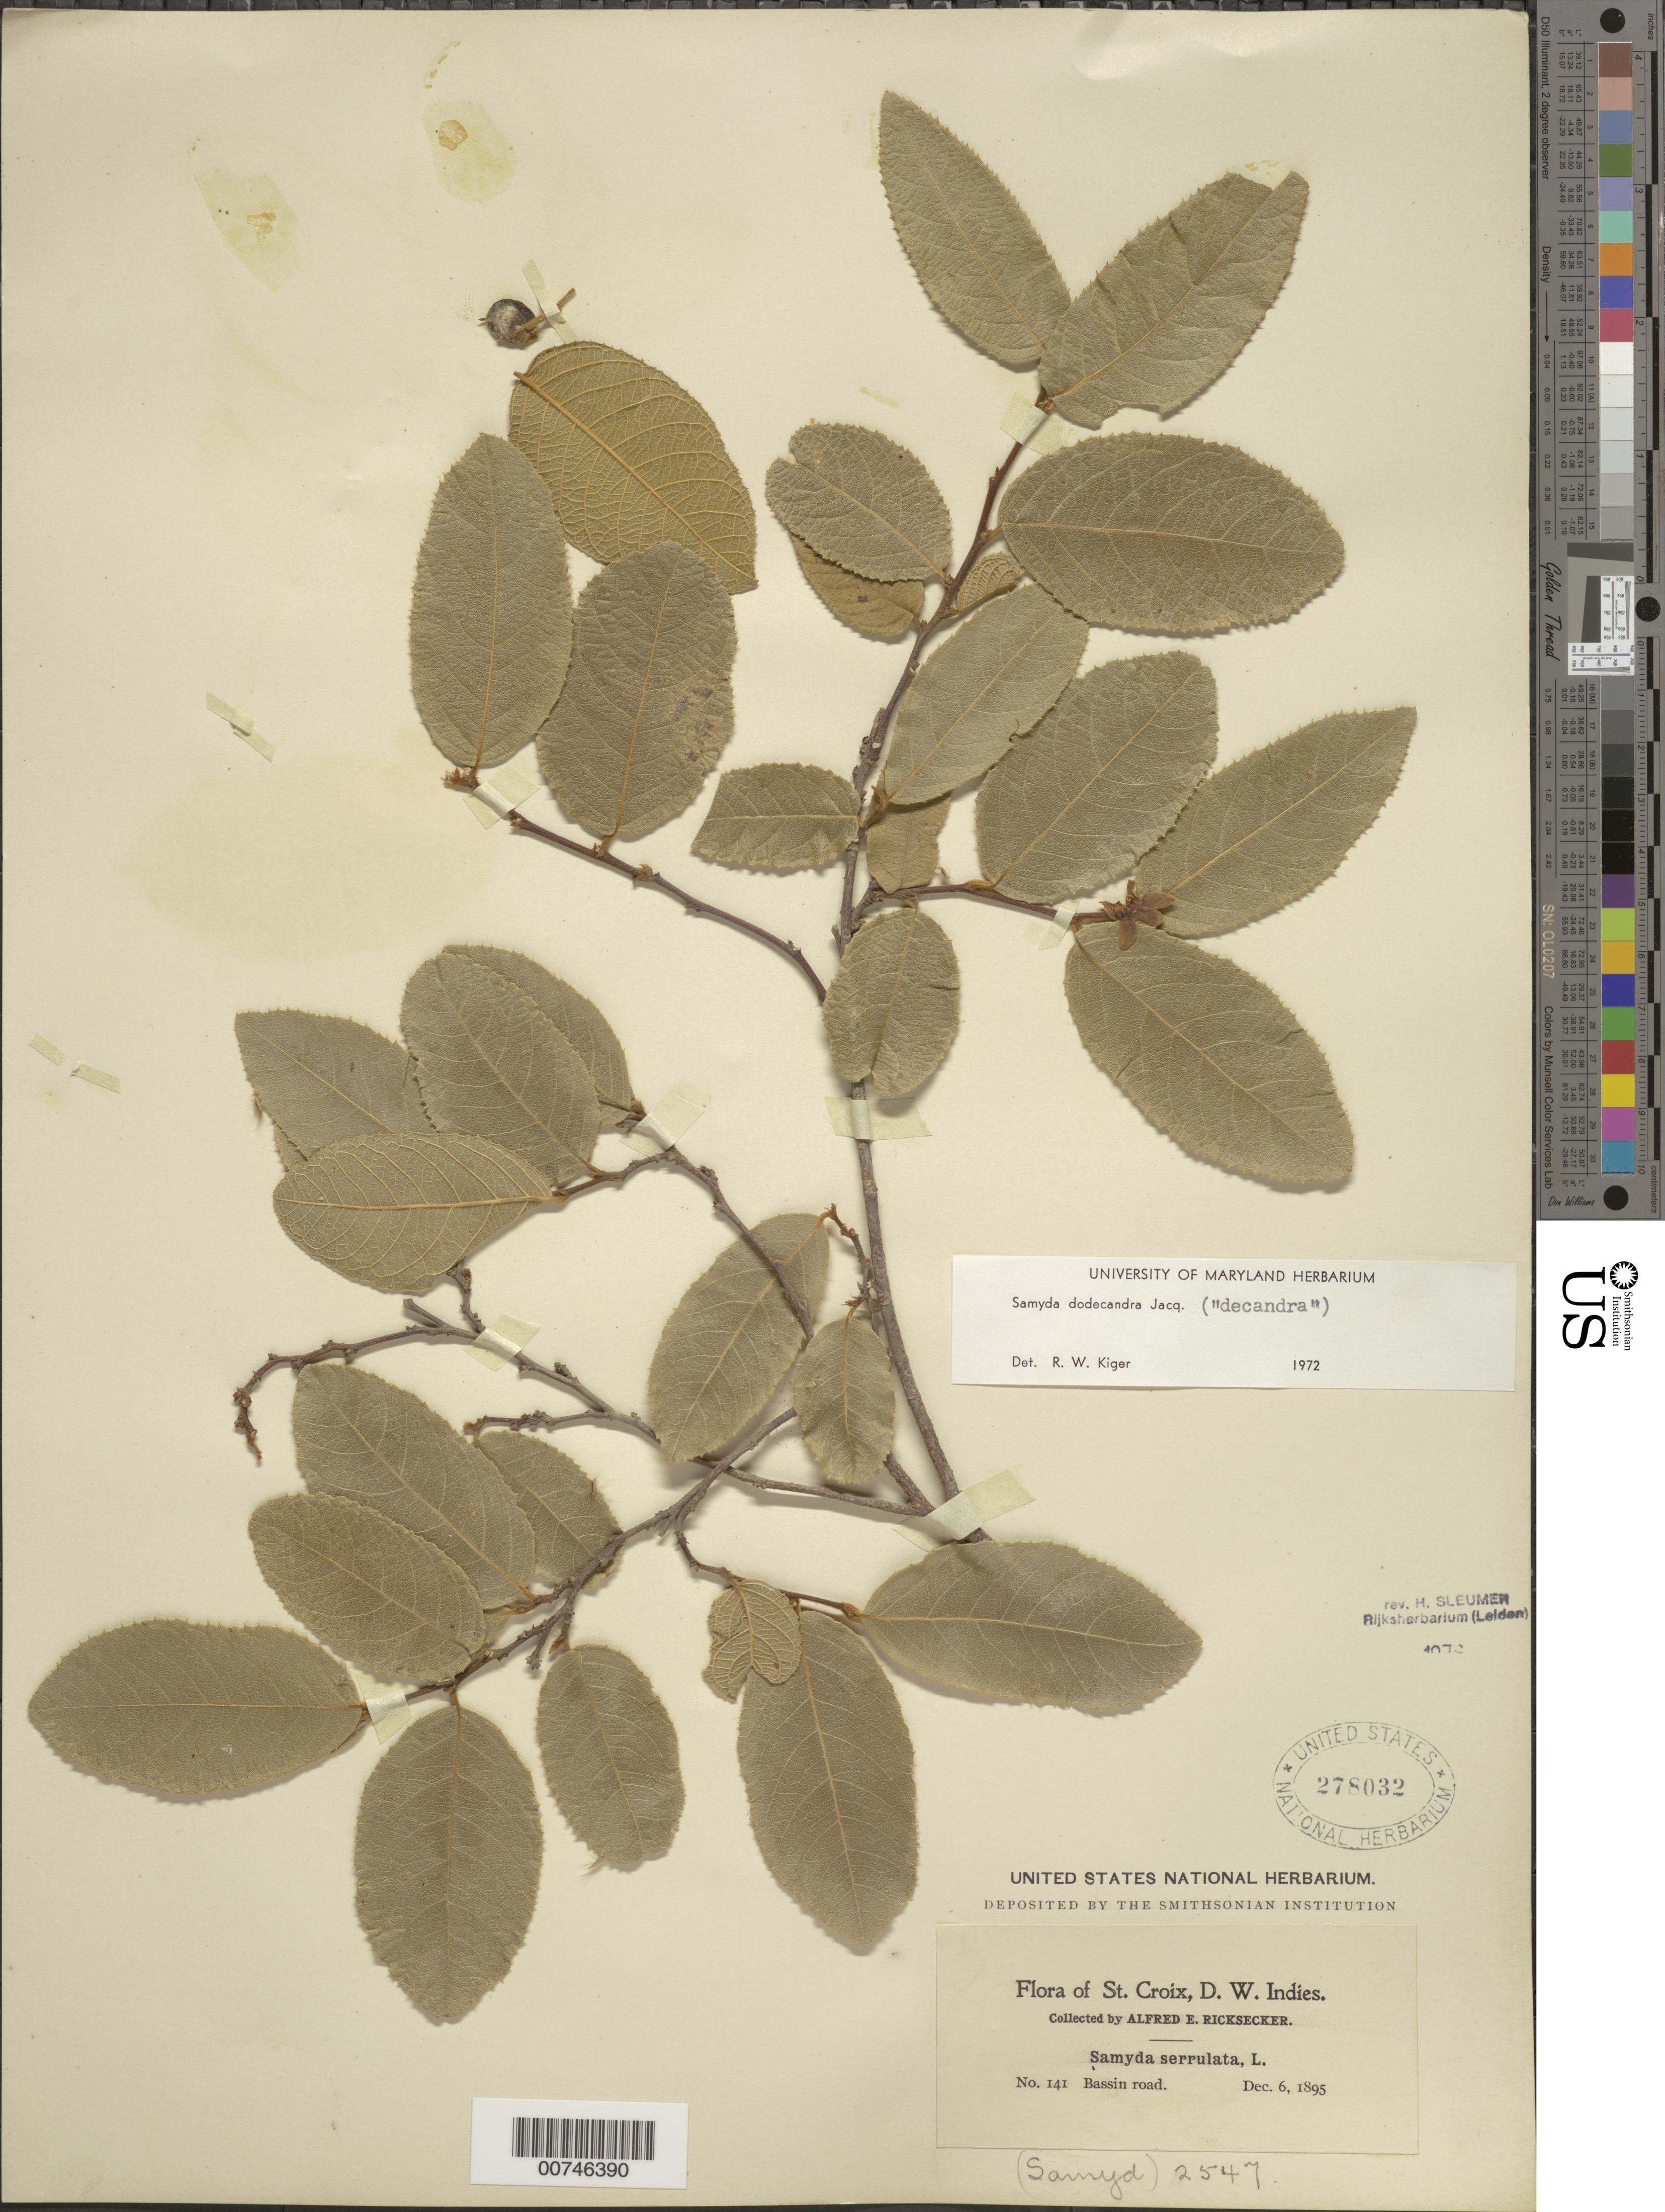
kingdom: Plantae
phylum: Tracheophyta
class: Magnoliopsida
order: Malpighiales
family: Salicaceae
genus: Casearia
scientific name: Casearia dodecandra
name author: (Jacq.) T. Samar. & M.H. Alford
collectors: A. E. Ricksecker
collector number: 141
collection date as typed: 06 Dec 1895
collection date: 1895-12-06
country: U.S. Virgin Islands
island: St. Croix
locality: Bassin Road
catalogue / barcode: US 278032